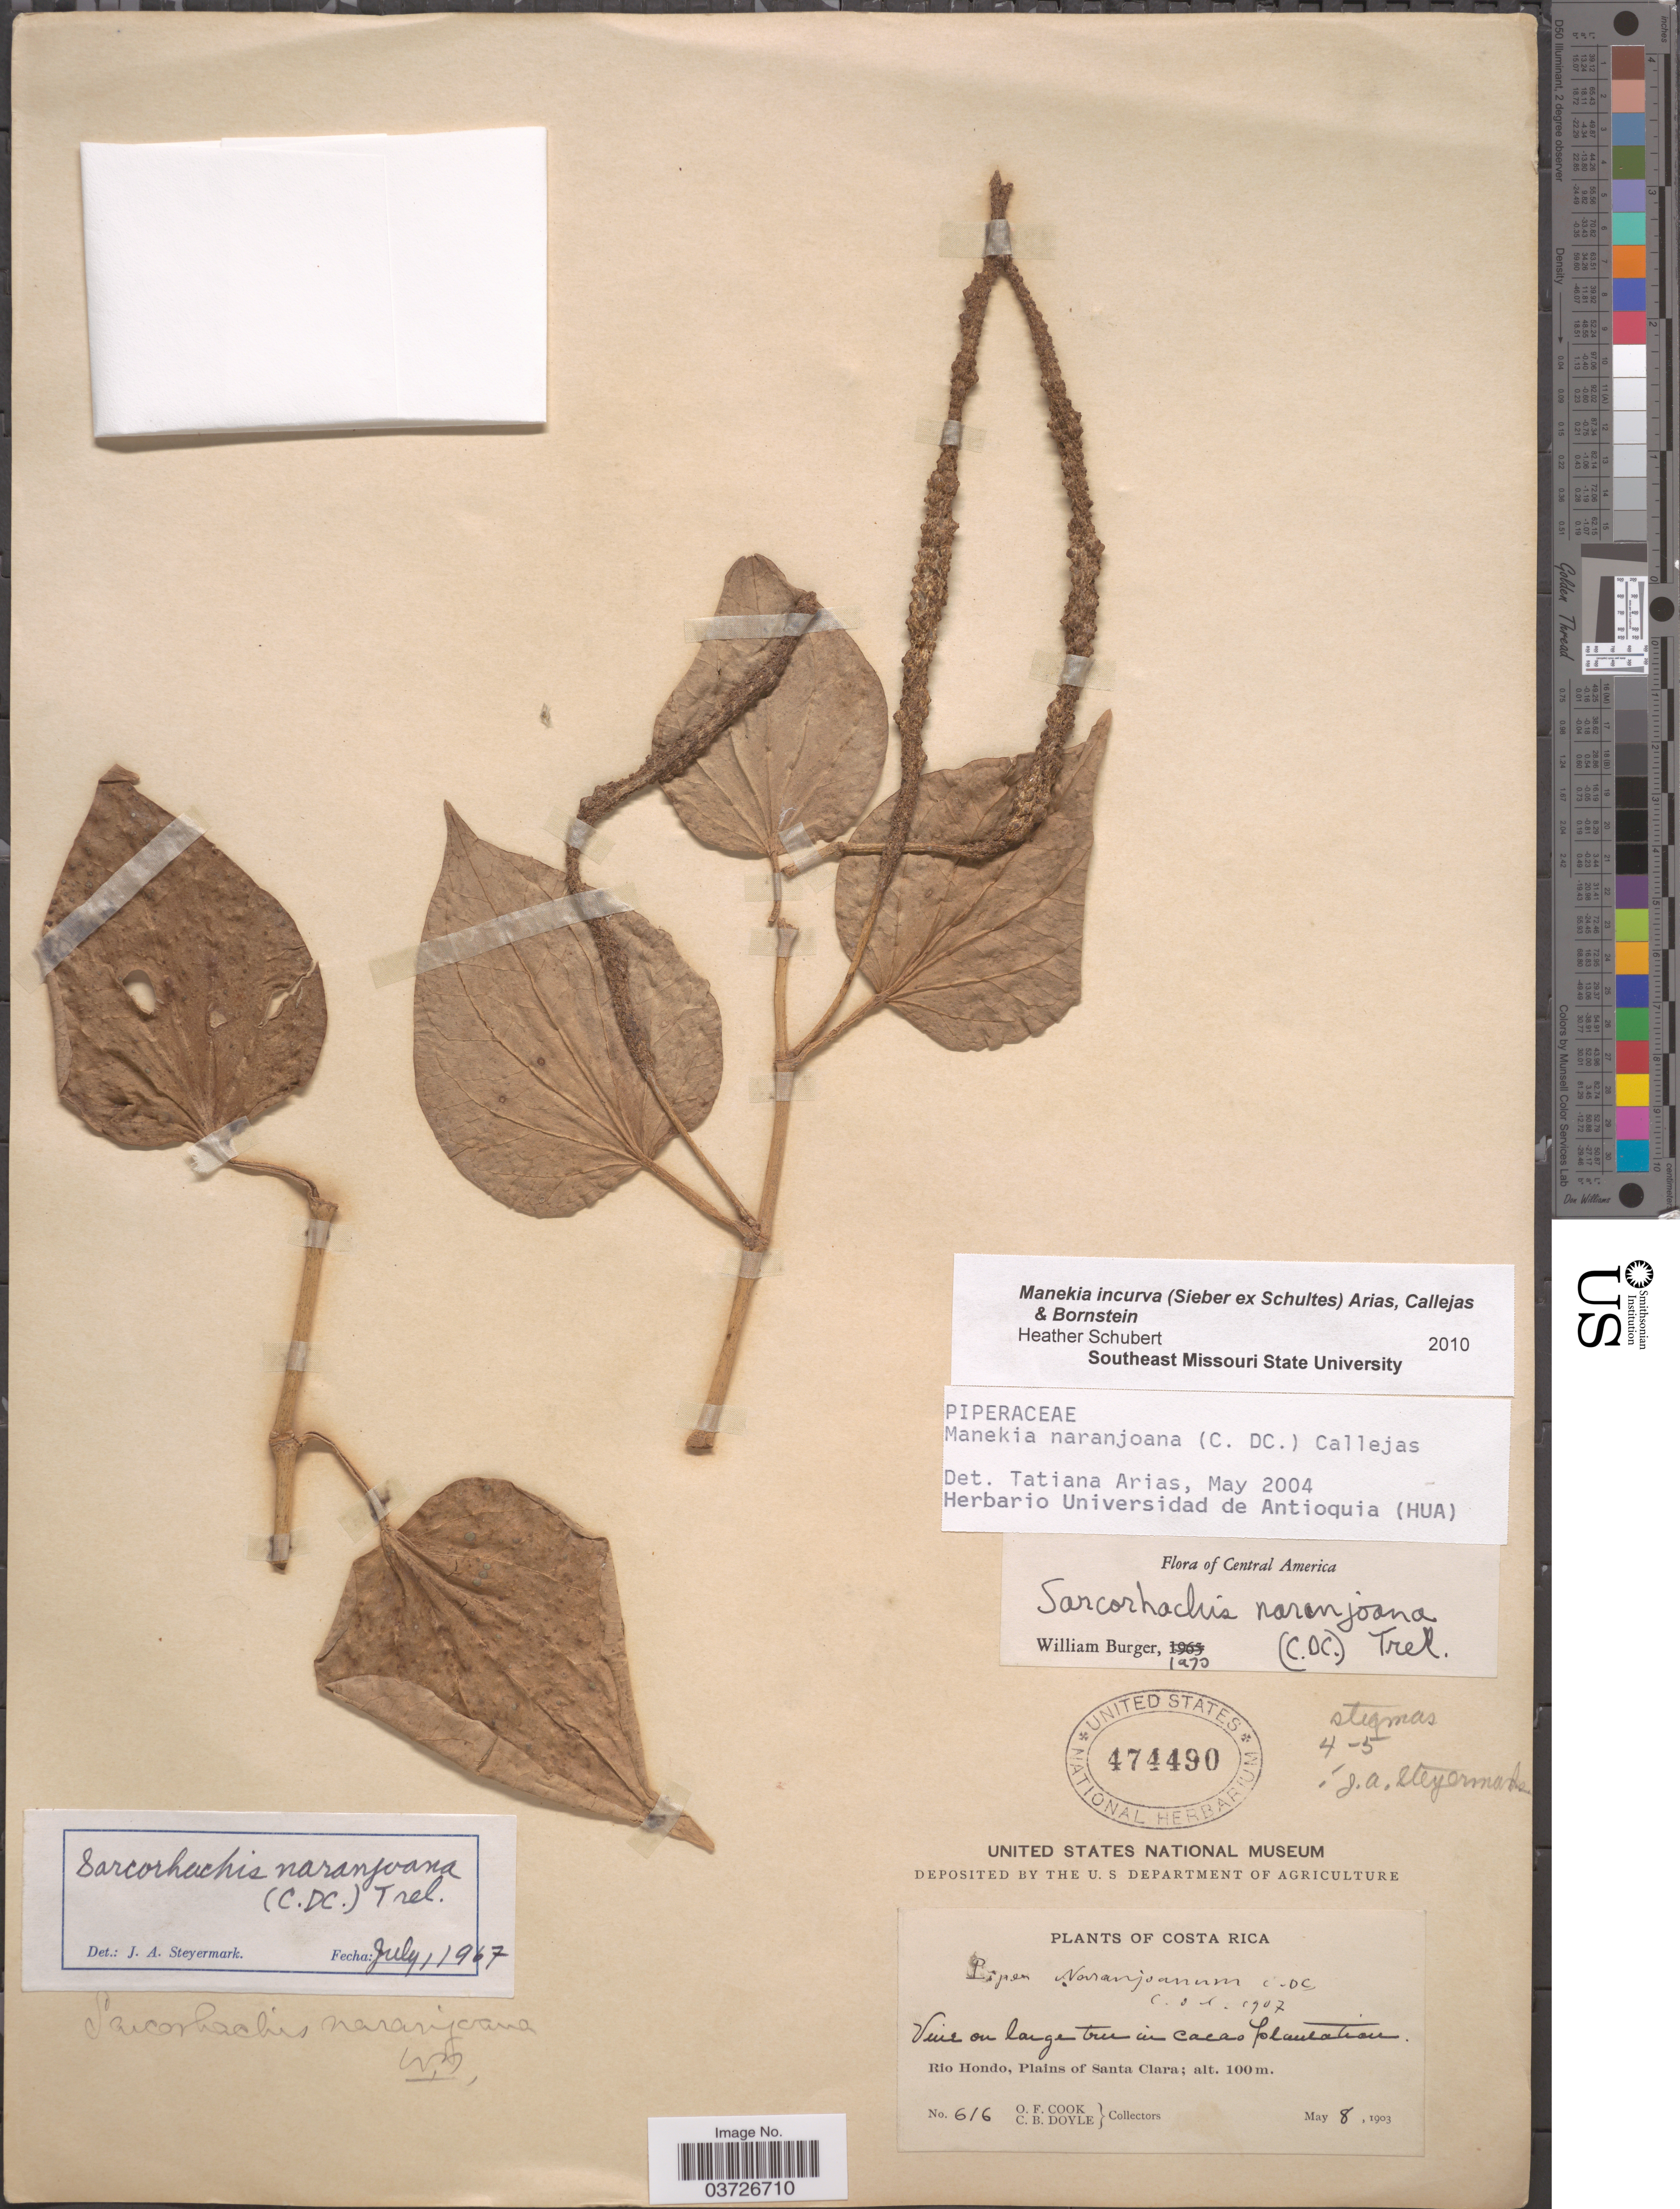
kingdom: Plantae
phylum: Tracheophyta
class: Magnoliopsida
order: Piperales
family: Piperaceae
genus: Manekia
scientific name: Manekia incurva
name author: (Sieber ex Schult.) T. Arias et al.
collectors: O. F. Cook & C. Doyle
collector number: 616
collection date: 1903-05-08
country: Chile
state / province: Valparaíso (V)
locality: Rio honfo, Plains of Santa Clara.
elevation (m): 100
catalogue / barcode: US 474490